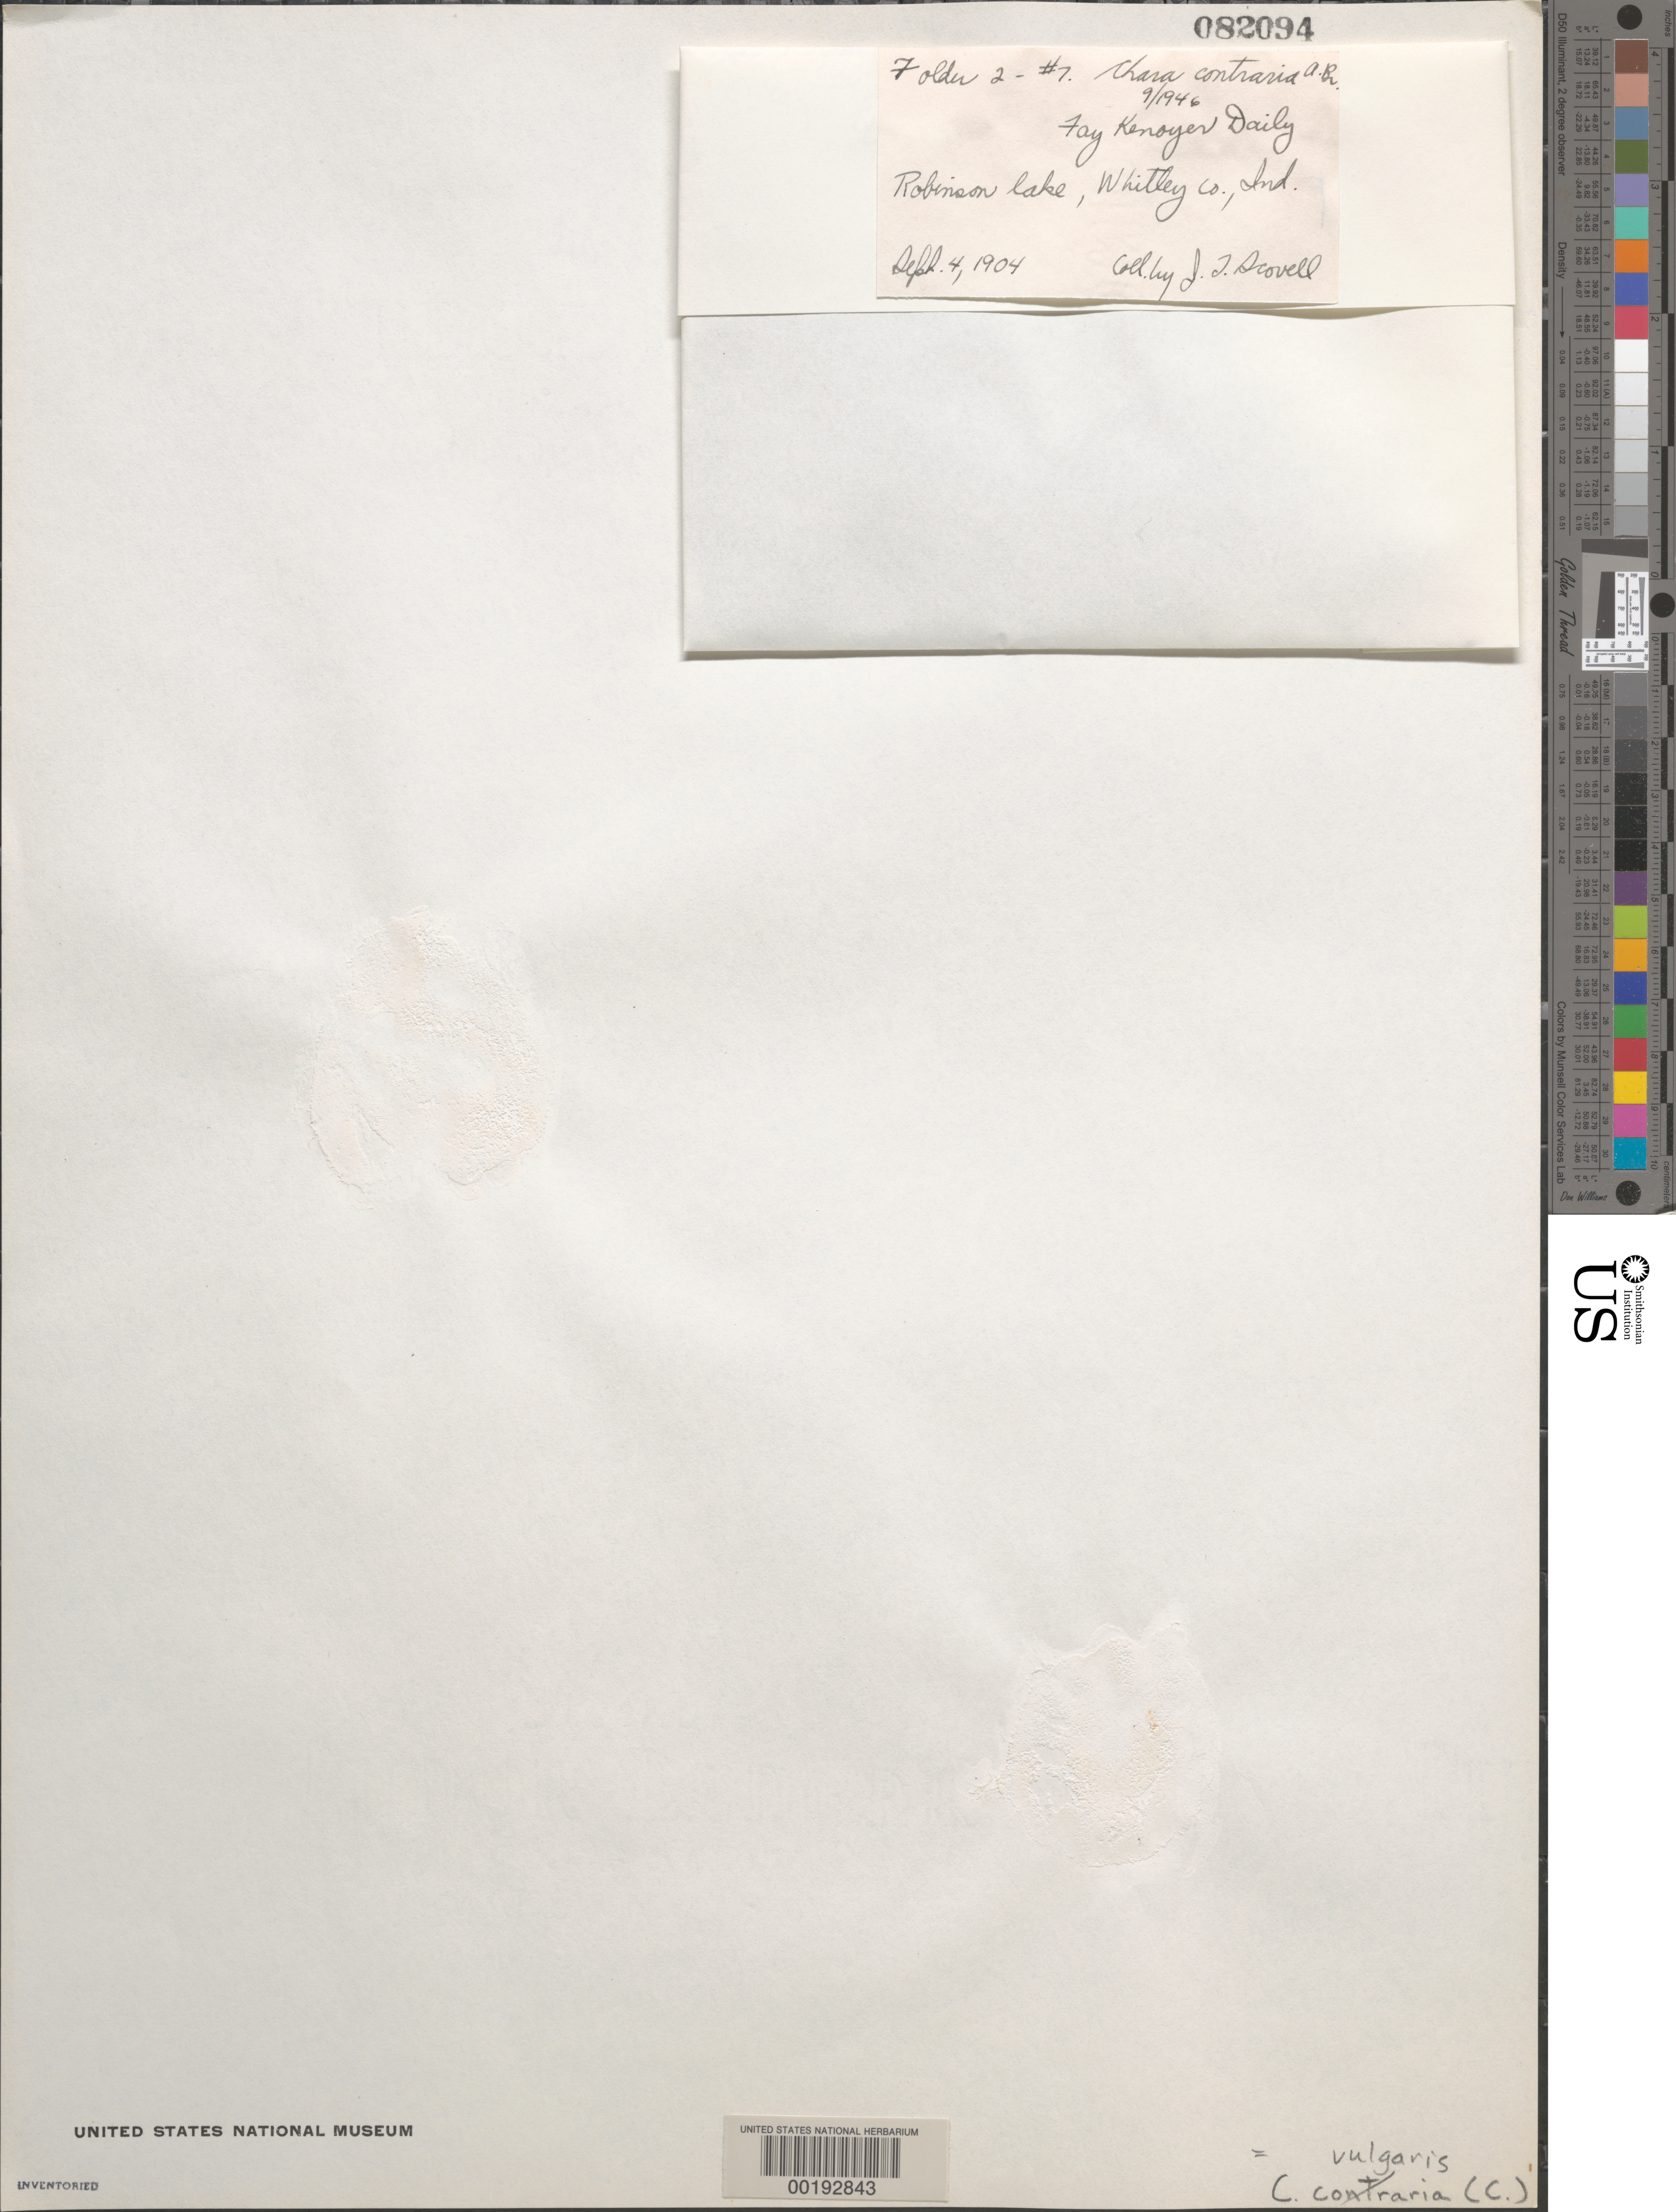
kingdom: Plantae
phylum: Charophyta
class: Charophyceae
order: Charales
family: Characeae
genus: Chara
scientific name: Chara vulgaris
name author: L.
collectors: J. T. Scovell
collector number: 2-7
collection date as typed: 04 Sep 1904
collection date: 1904-09-04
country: United States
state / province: Indiana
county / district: Whitley County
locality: Robinson Lake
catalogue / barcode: US 82094